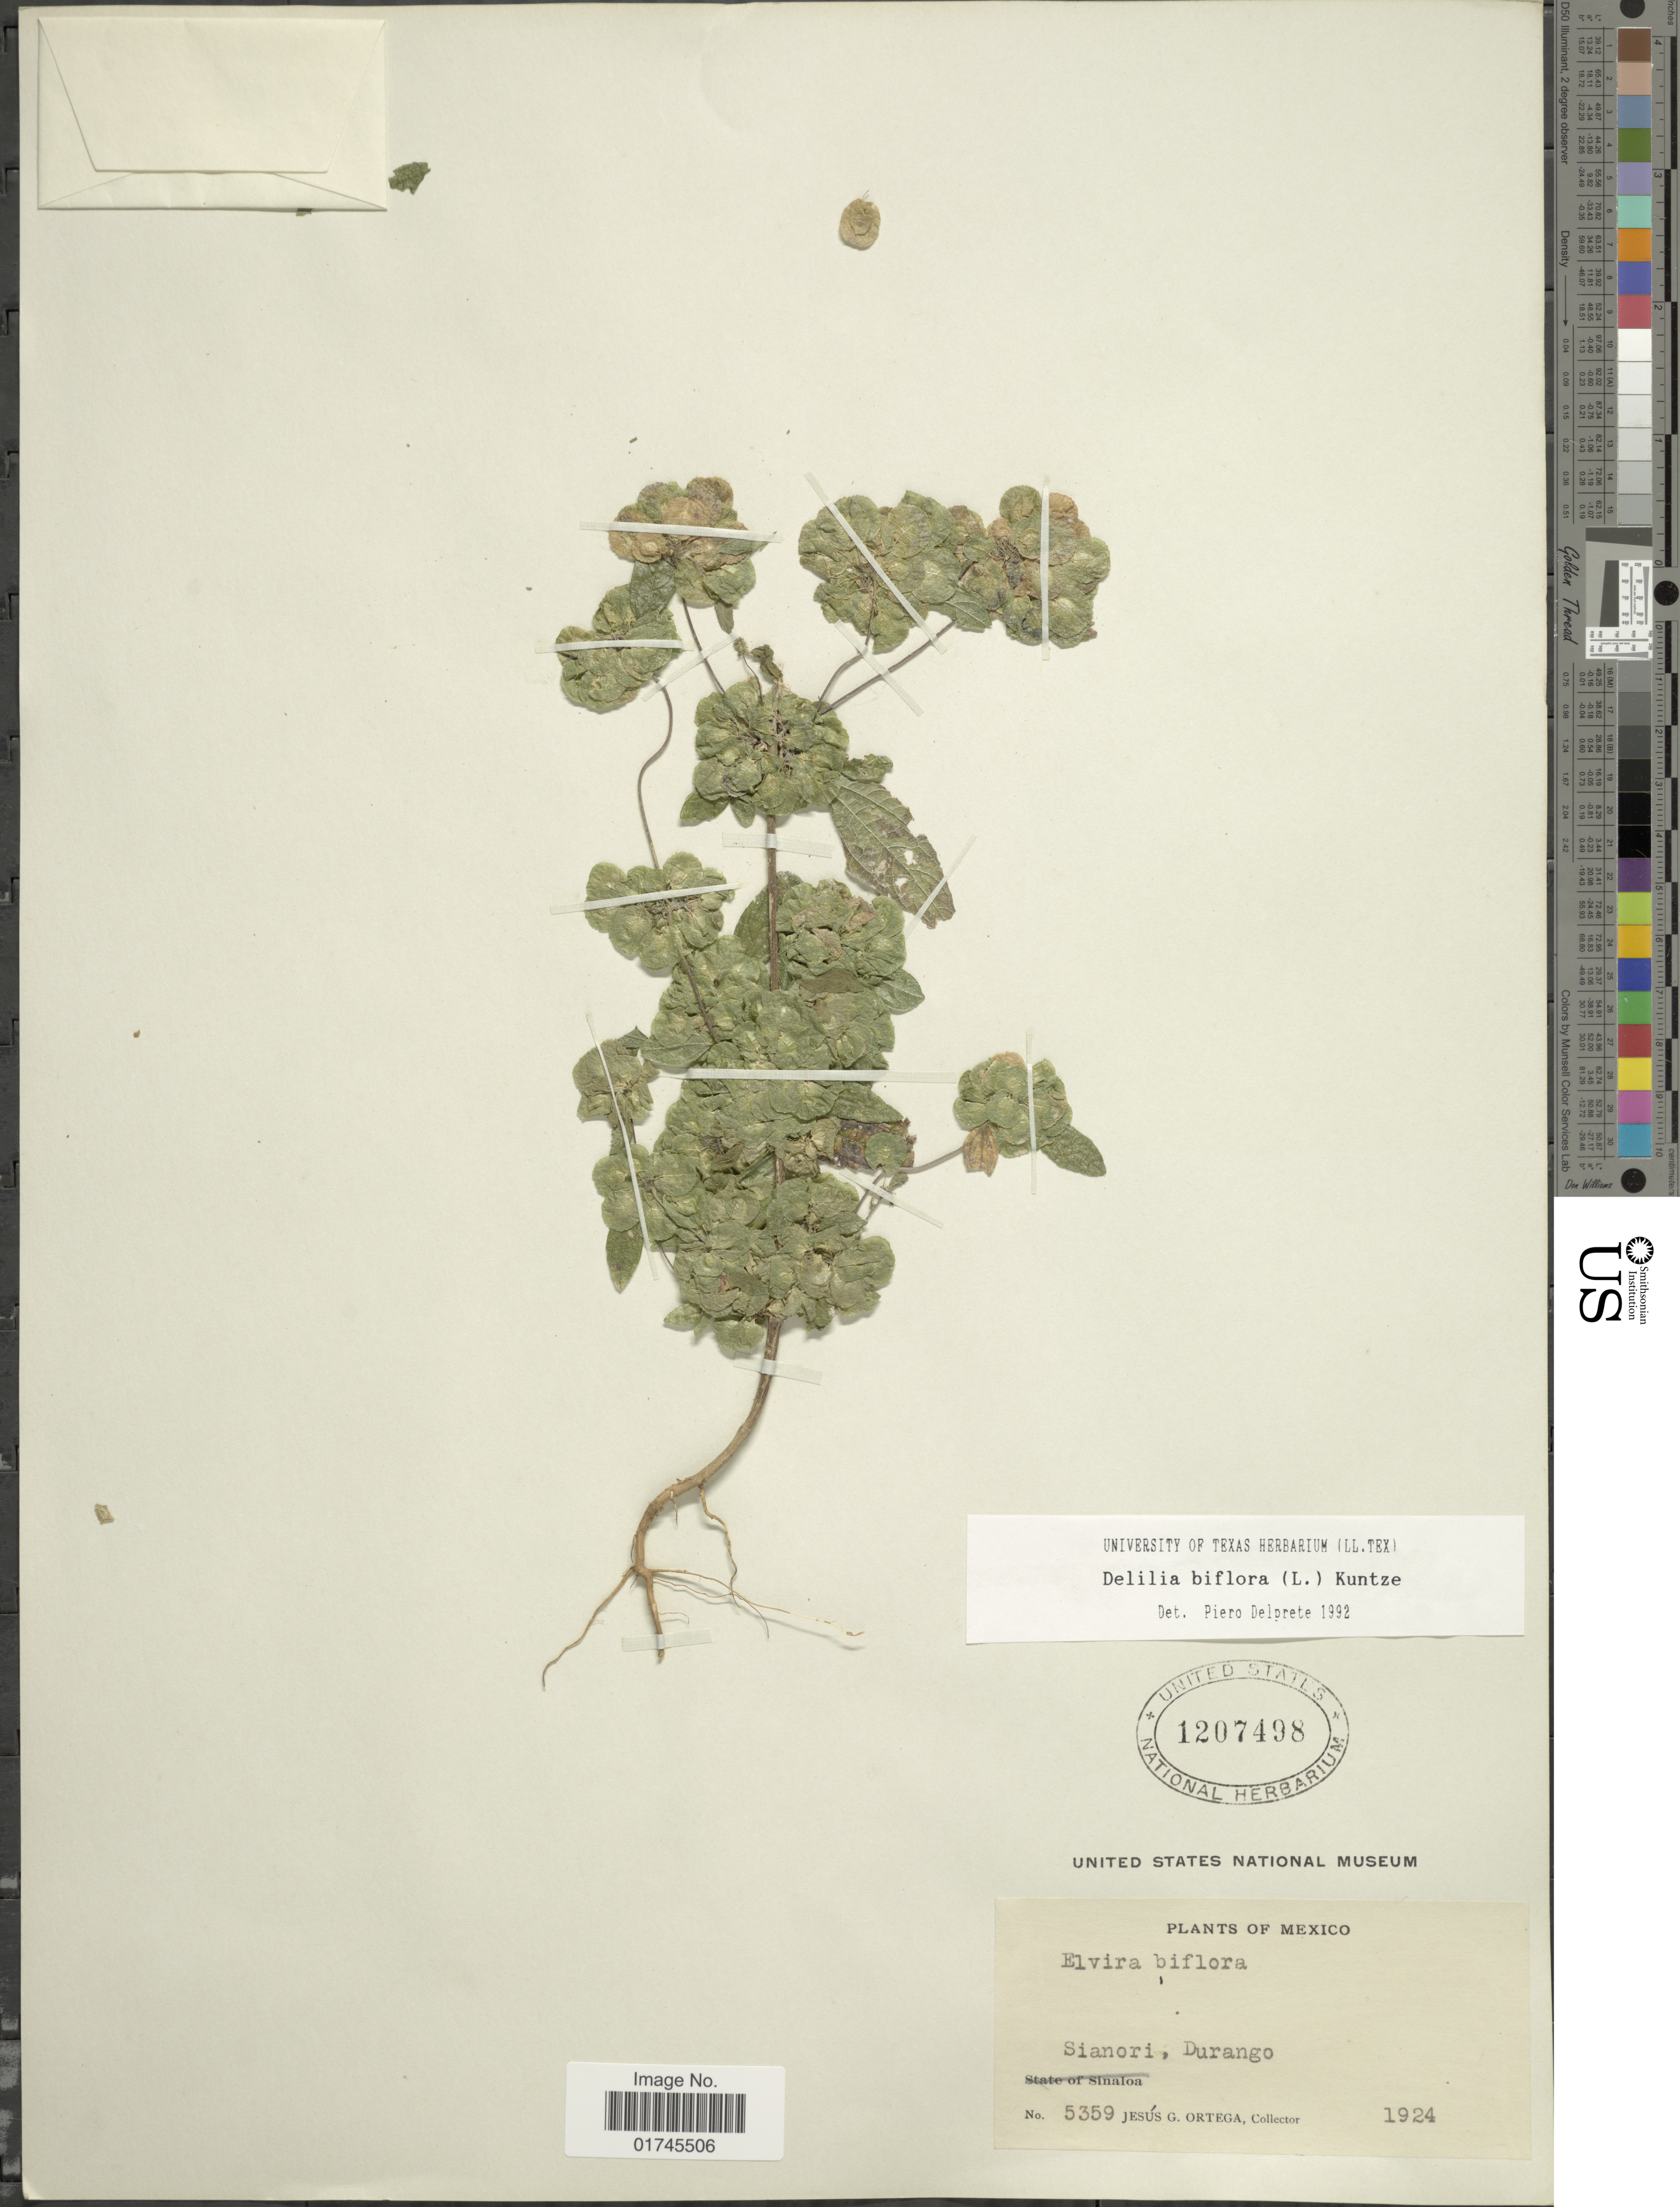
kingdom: Plantae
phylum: Tracheophyta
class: Magnoliopsida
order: Asterales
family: Asteraceae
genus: Delilia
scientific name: Delilia biflora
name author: (L.) Kuntze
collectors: J. Ortega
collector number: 5359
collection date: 1924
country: Mexico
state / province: Durango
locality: Sianori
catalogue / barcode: US 1207498